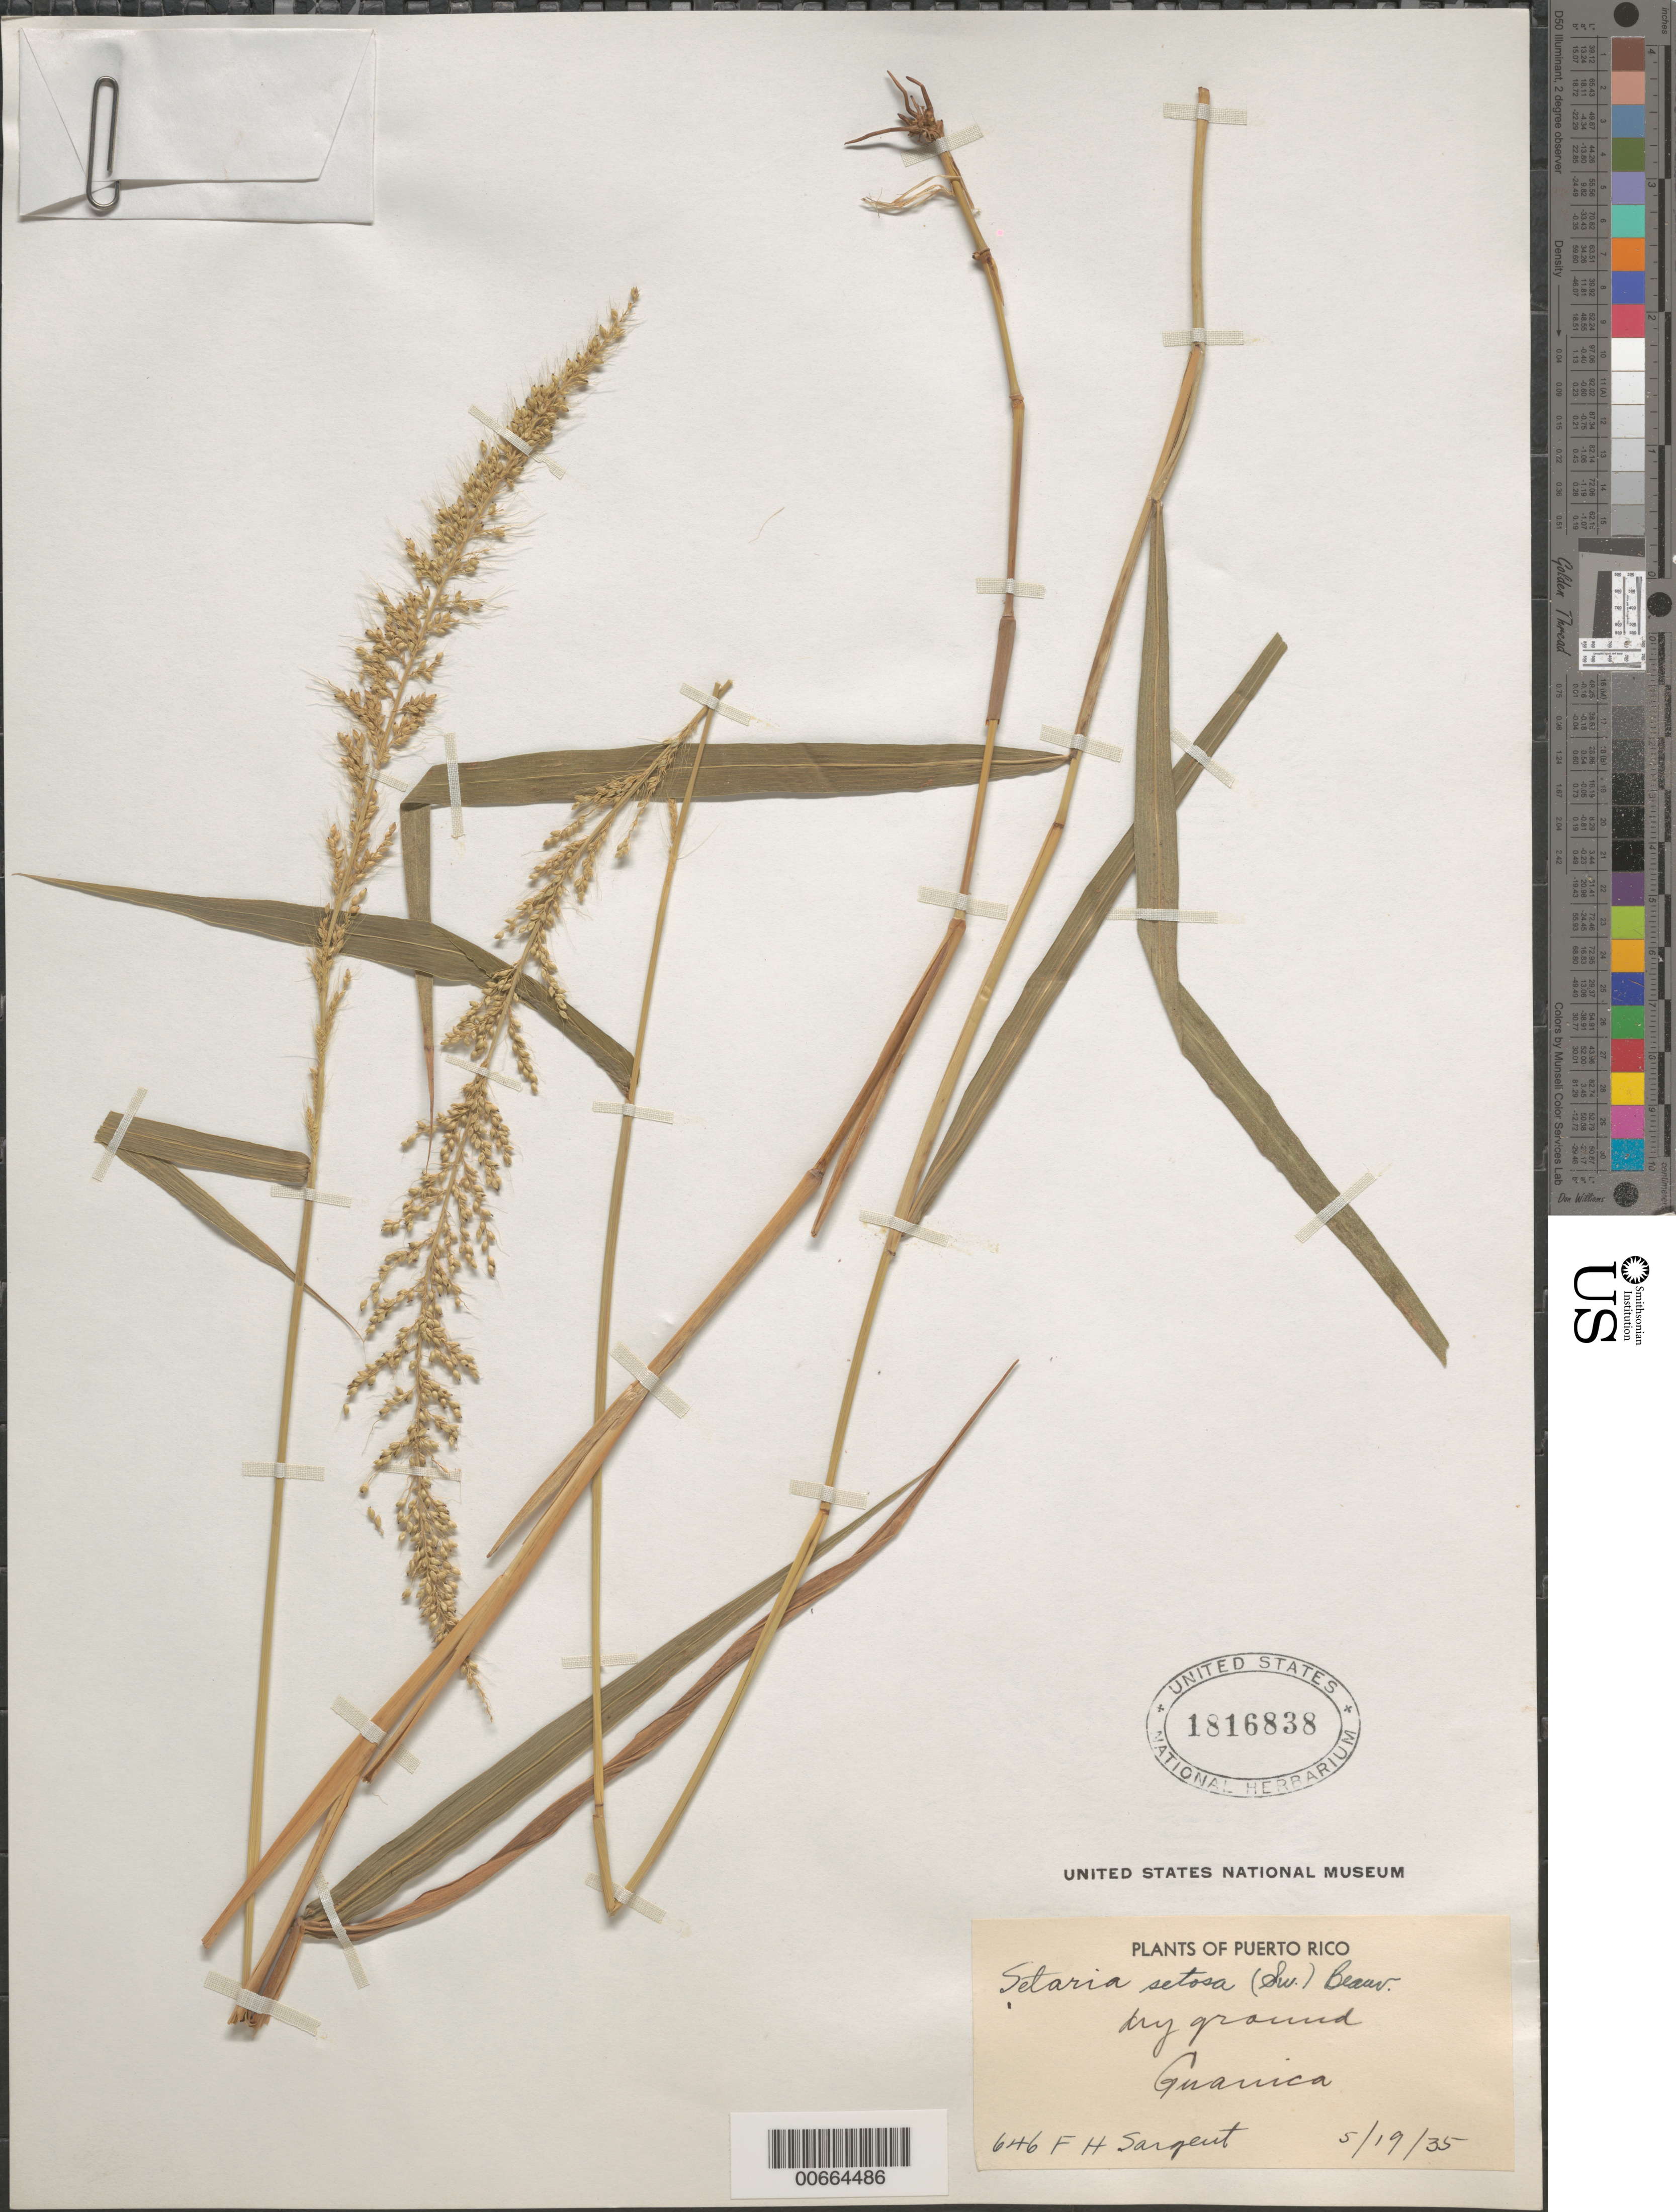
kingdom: Plantae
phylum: Tracheophyta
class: Liliopsida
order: Poales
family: Poaceae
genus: Setaria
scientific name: Setaria setosa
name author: (Sw.) P. Beauv.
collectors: F. H. Sargent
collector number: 646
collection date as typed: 19 May 1935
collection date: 1935-05-19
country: Puerto Rico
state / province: Guánica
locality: Guanica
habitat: Dry ground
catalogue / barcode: US 1816838